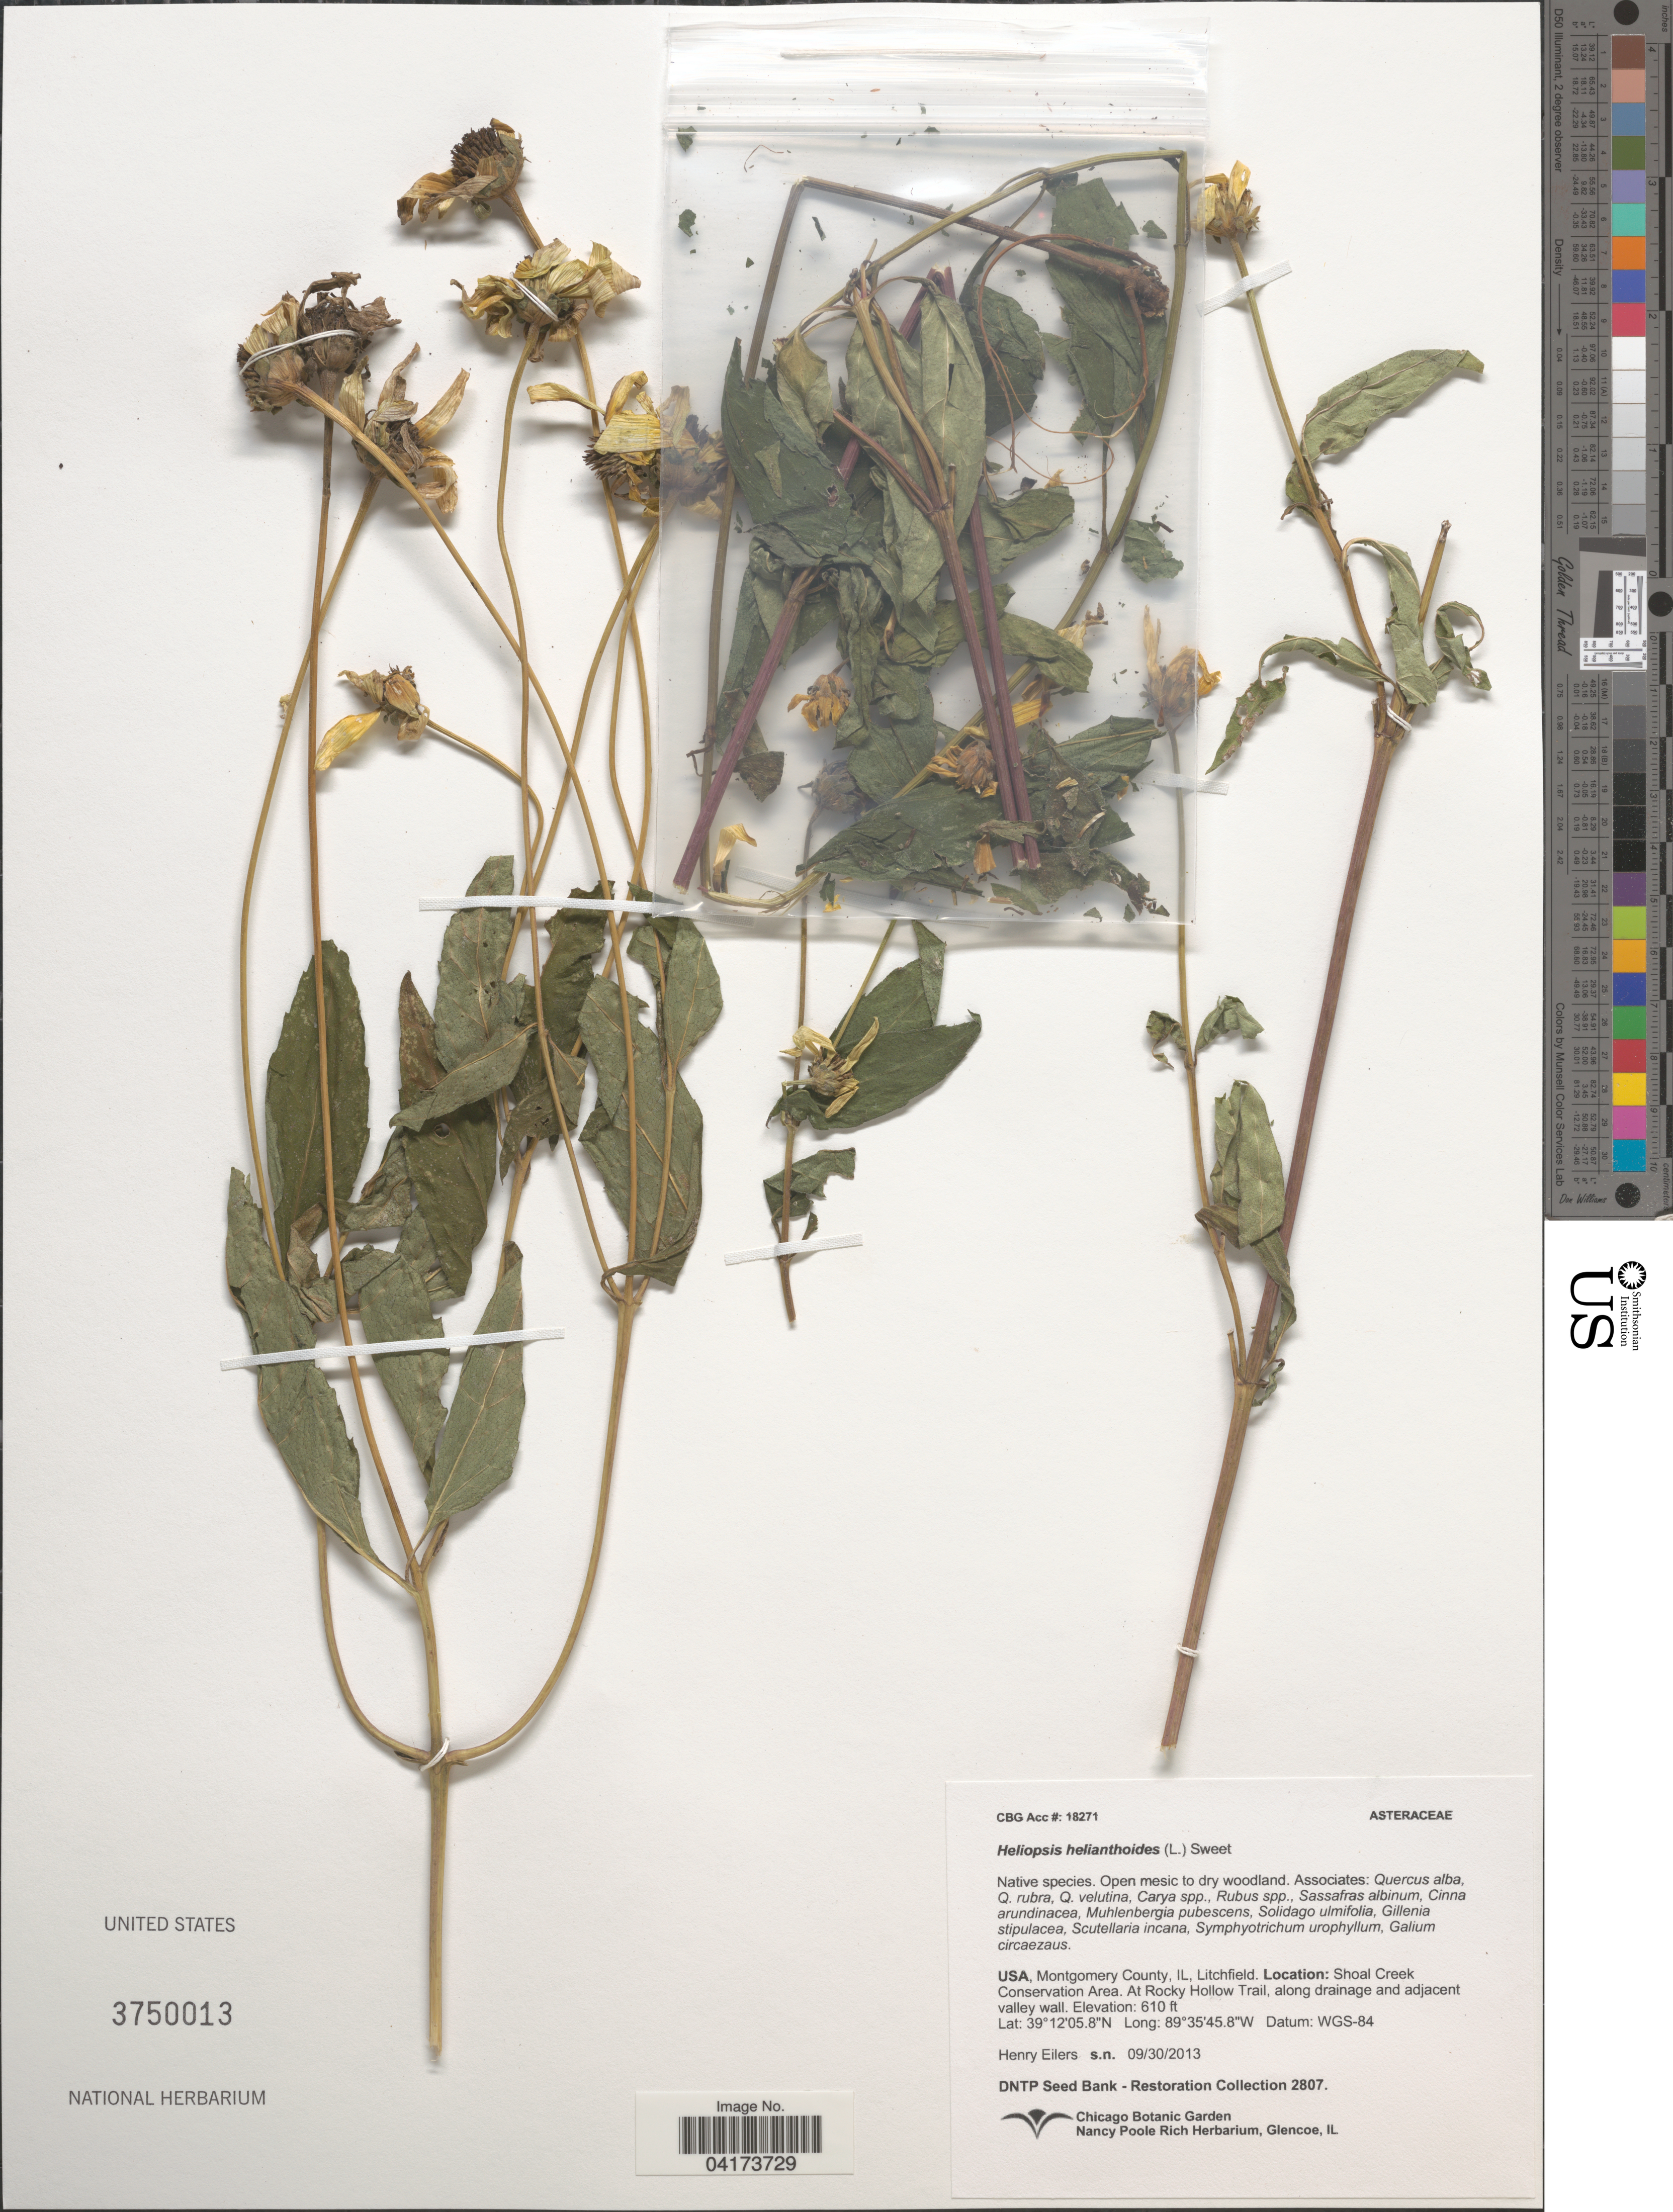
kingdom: Plantae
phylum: Tracheophyta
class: Magnoliopsida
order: Asterales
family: Asteraceae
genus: Heliopsis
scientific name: Heliopsis helianthoides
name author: (L.) Sweet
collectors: H. Eilers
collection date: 2013-09-30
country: United States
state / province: Illinois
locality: Montgomery County, Litchfield. Shoal Creek Conservation Area. At Rocky Hollow Trail, along drainage and adjacent valley wall.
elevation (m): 186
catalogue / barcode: US 3750013